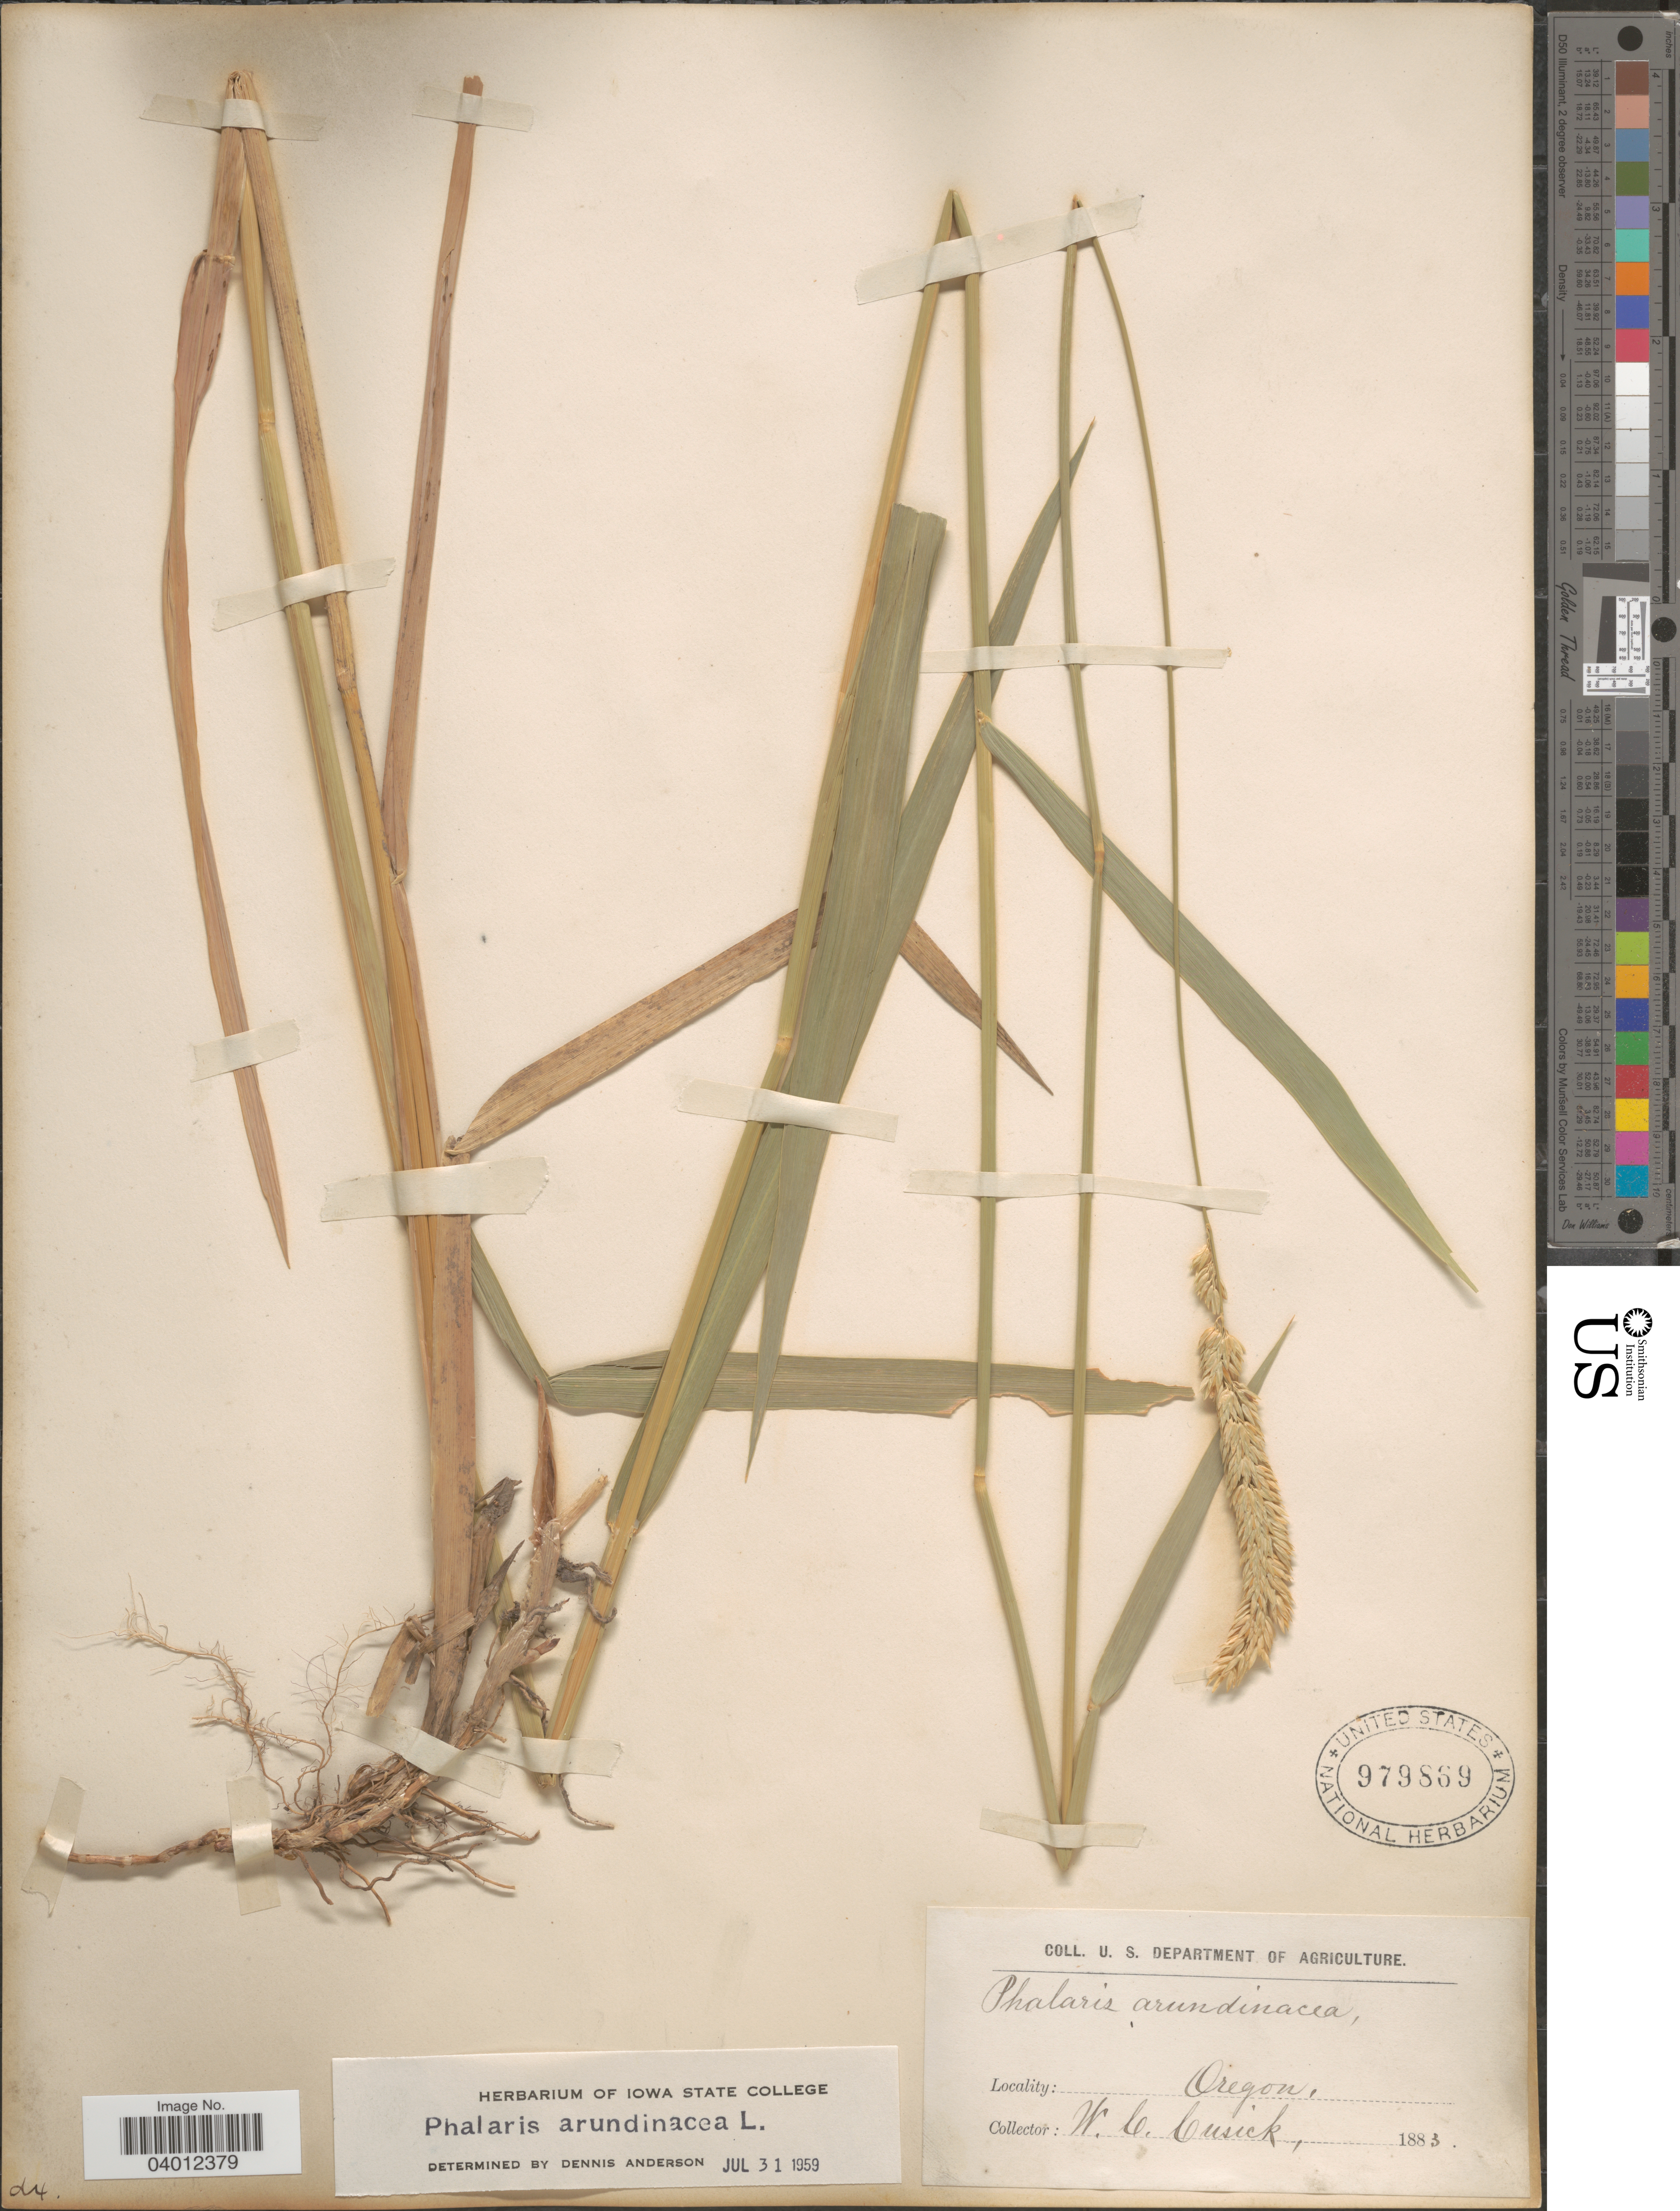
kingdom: Plantae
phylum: Tracheophyta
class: Liliopsida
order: Poales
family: Poaceae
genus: Phalaris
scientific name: Phalaris arundinacea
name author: L.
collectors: W. C. Cusick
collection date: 1883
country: United States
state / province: Oregon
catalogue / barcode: US 979869